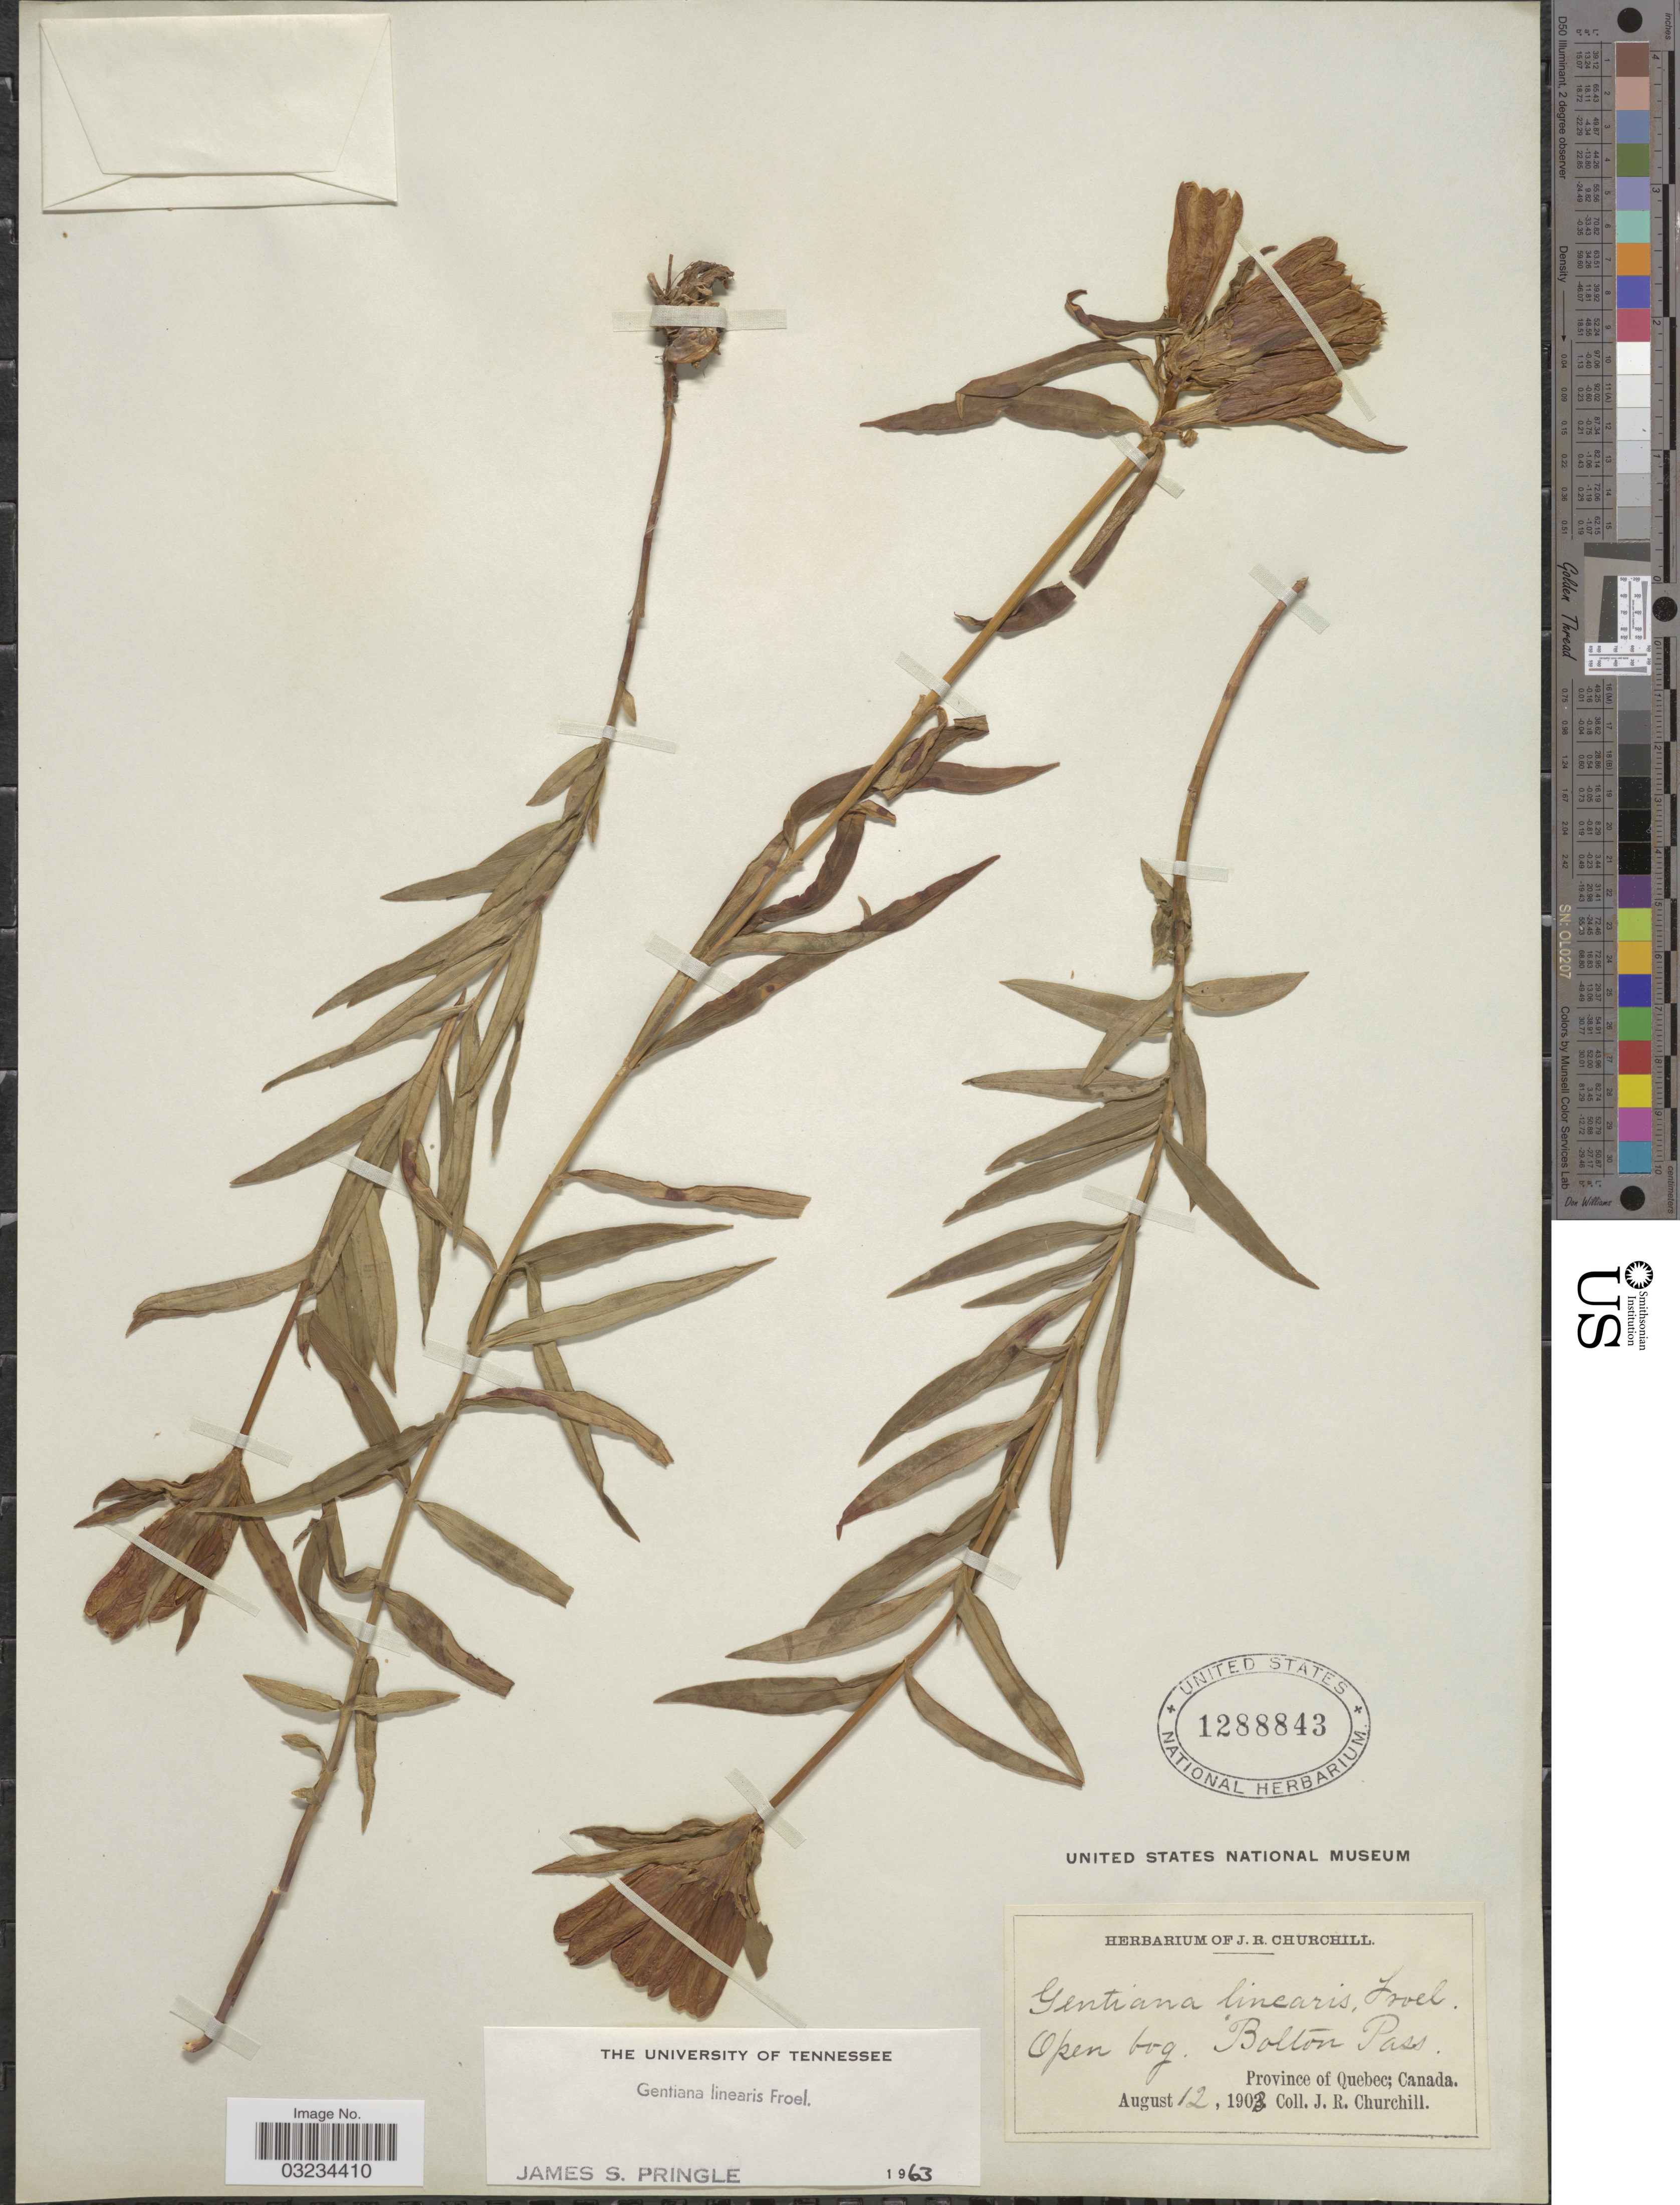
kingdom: Plantae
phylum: Tracheophyta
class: Magnoliopsida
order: Gentianales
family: Gentianaceae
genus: Gentiana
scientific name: Gentiana linearis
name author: Froel.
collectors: J. Churchill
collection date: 1903-08-12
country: Canada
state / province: Quebec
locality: Bolton Pass.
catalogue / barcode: US 1288843